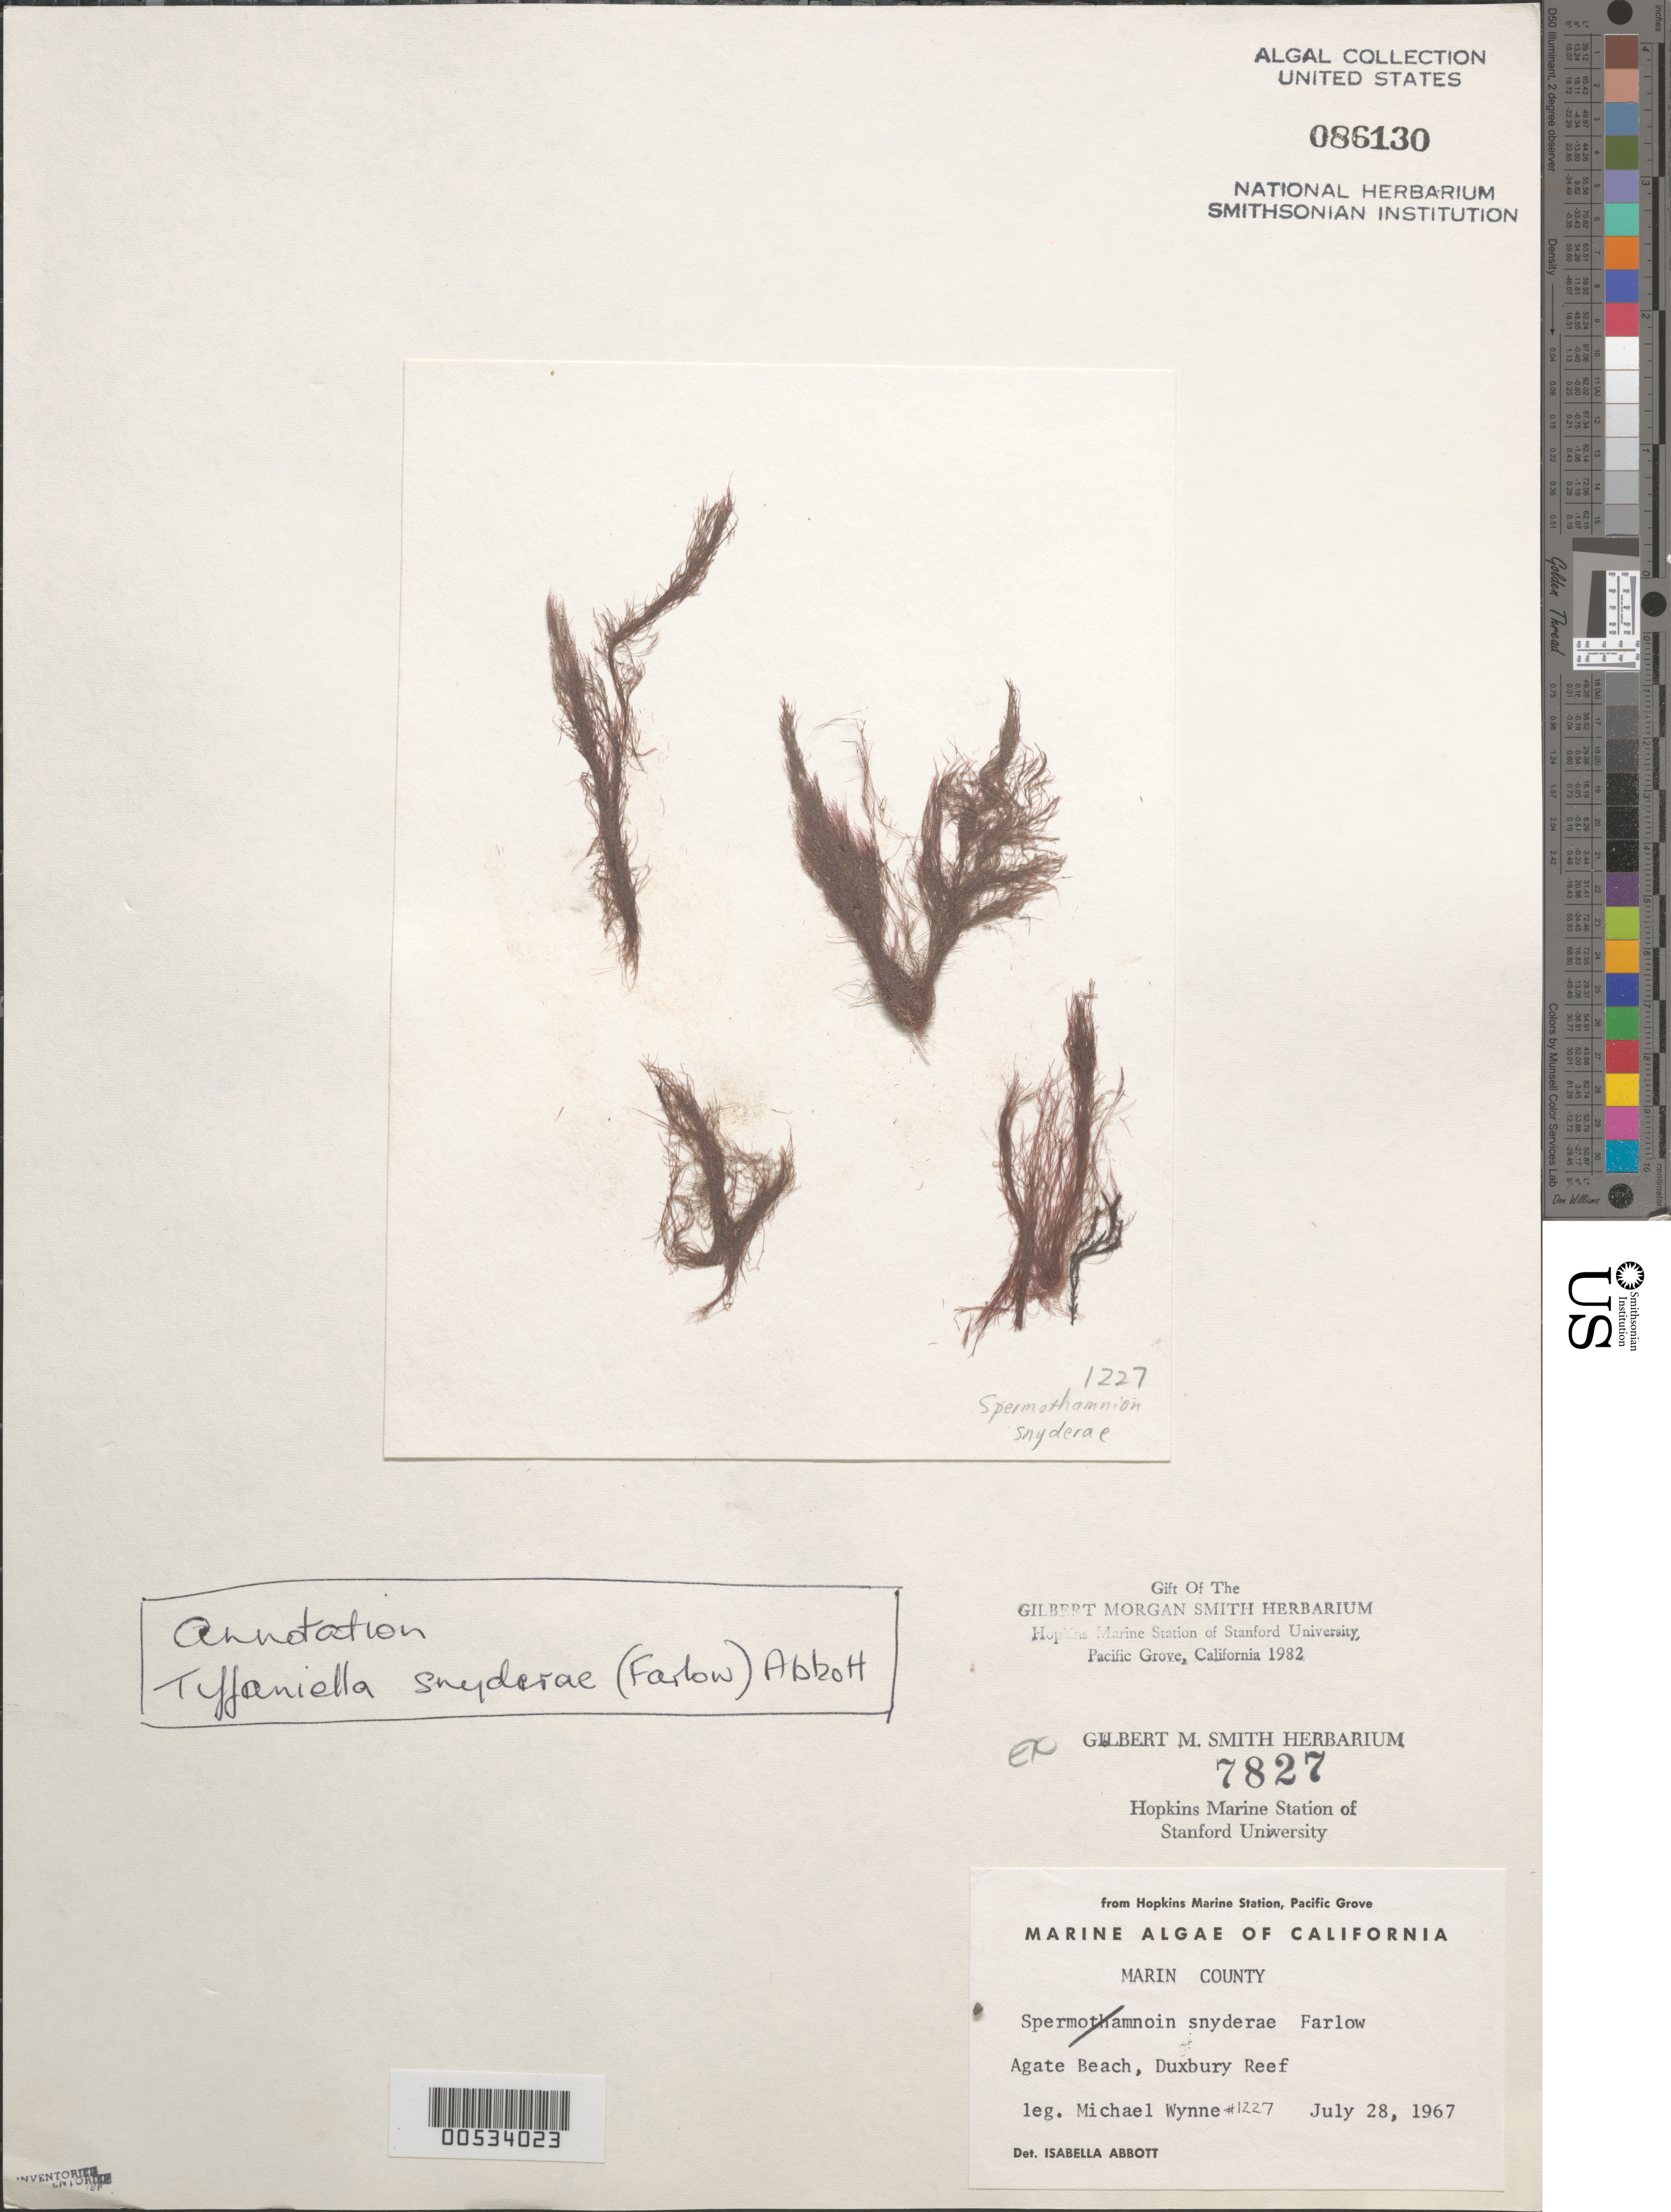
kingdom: Plantae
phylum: Rhodophyta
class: Florideophyceae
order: Ceramiales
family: Wrangeliaceae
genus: Tiffaniella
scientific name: Tiffaniella snyderae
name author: (Farl.) I.A. Abbott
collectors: M.J. Wynne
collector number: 1227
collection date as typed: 28 Jul 1967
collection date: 1967-07-28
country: United States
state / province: California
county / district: Marin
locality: Agate Beach, Duxbury Reef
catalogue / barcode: US 86130